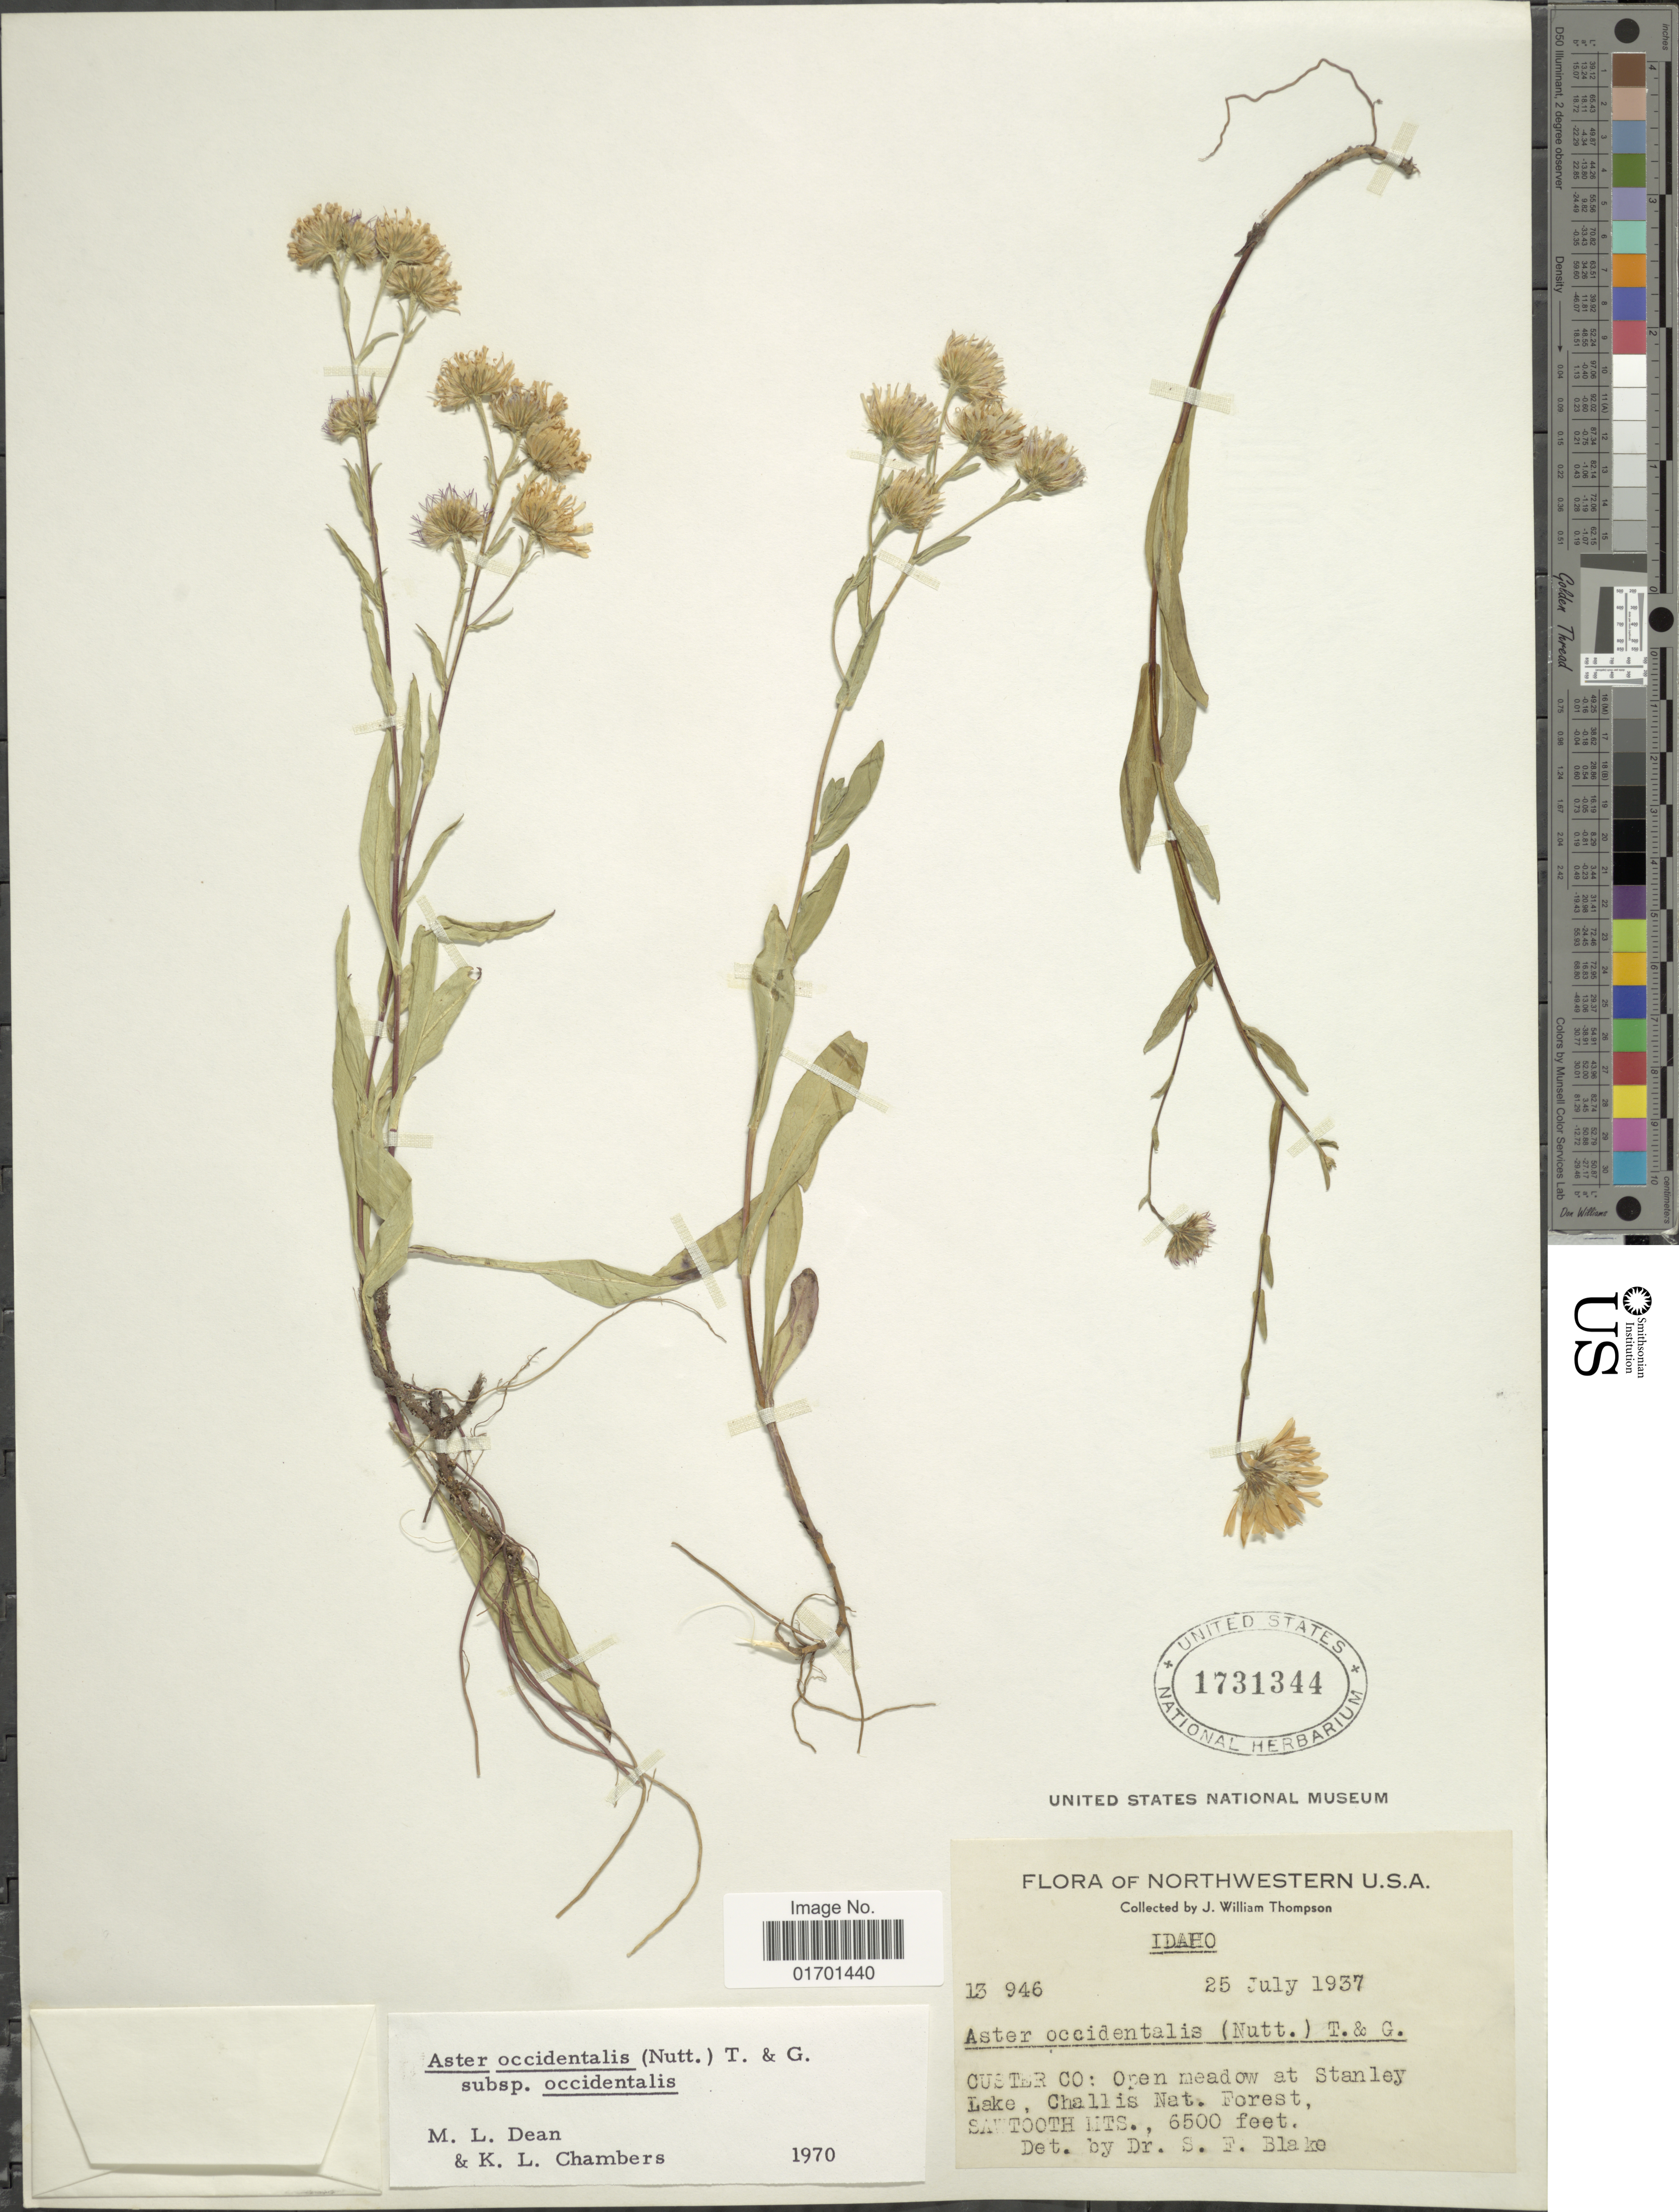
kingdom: Plantae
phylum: Tracheophyta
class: Magnoliopsida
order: Asterales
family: Asteraceae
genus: Symphyotrichum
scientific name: Symphyotrichum spathulatum var. spathulatum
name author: (Lindl.) G.L. Nesom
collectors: J. W. Thompson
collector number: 13946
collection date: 1937-07-25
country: United States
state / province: Idaho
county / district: Custer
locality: Open meadow at Stanley Lake, Challis Nat. Forest, Sawtooth Mts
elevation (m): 1981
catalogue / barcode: US 1731344